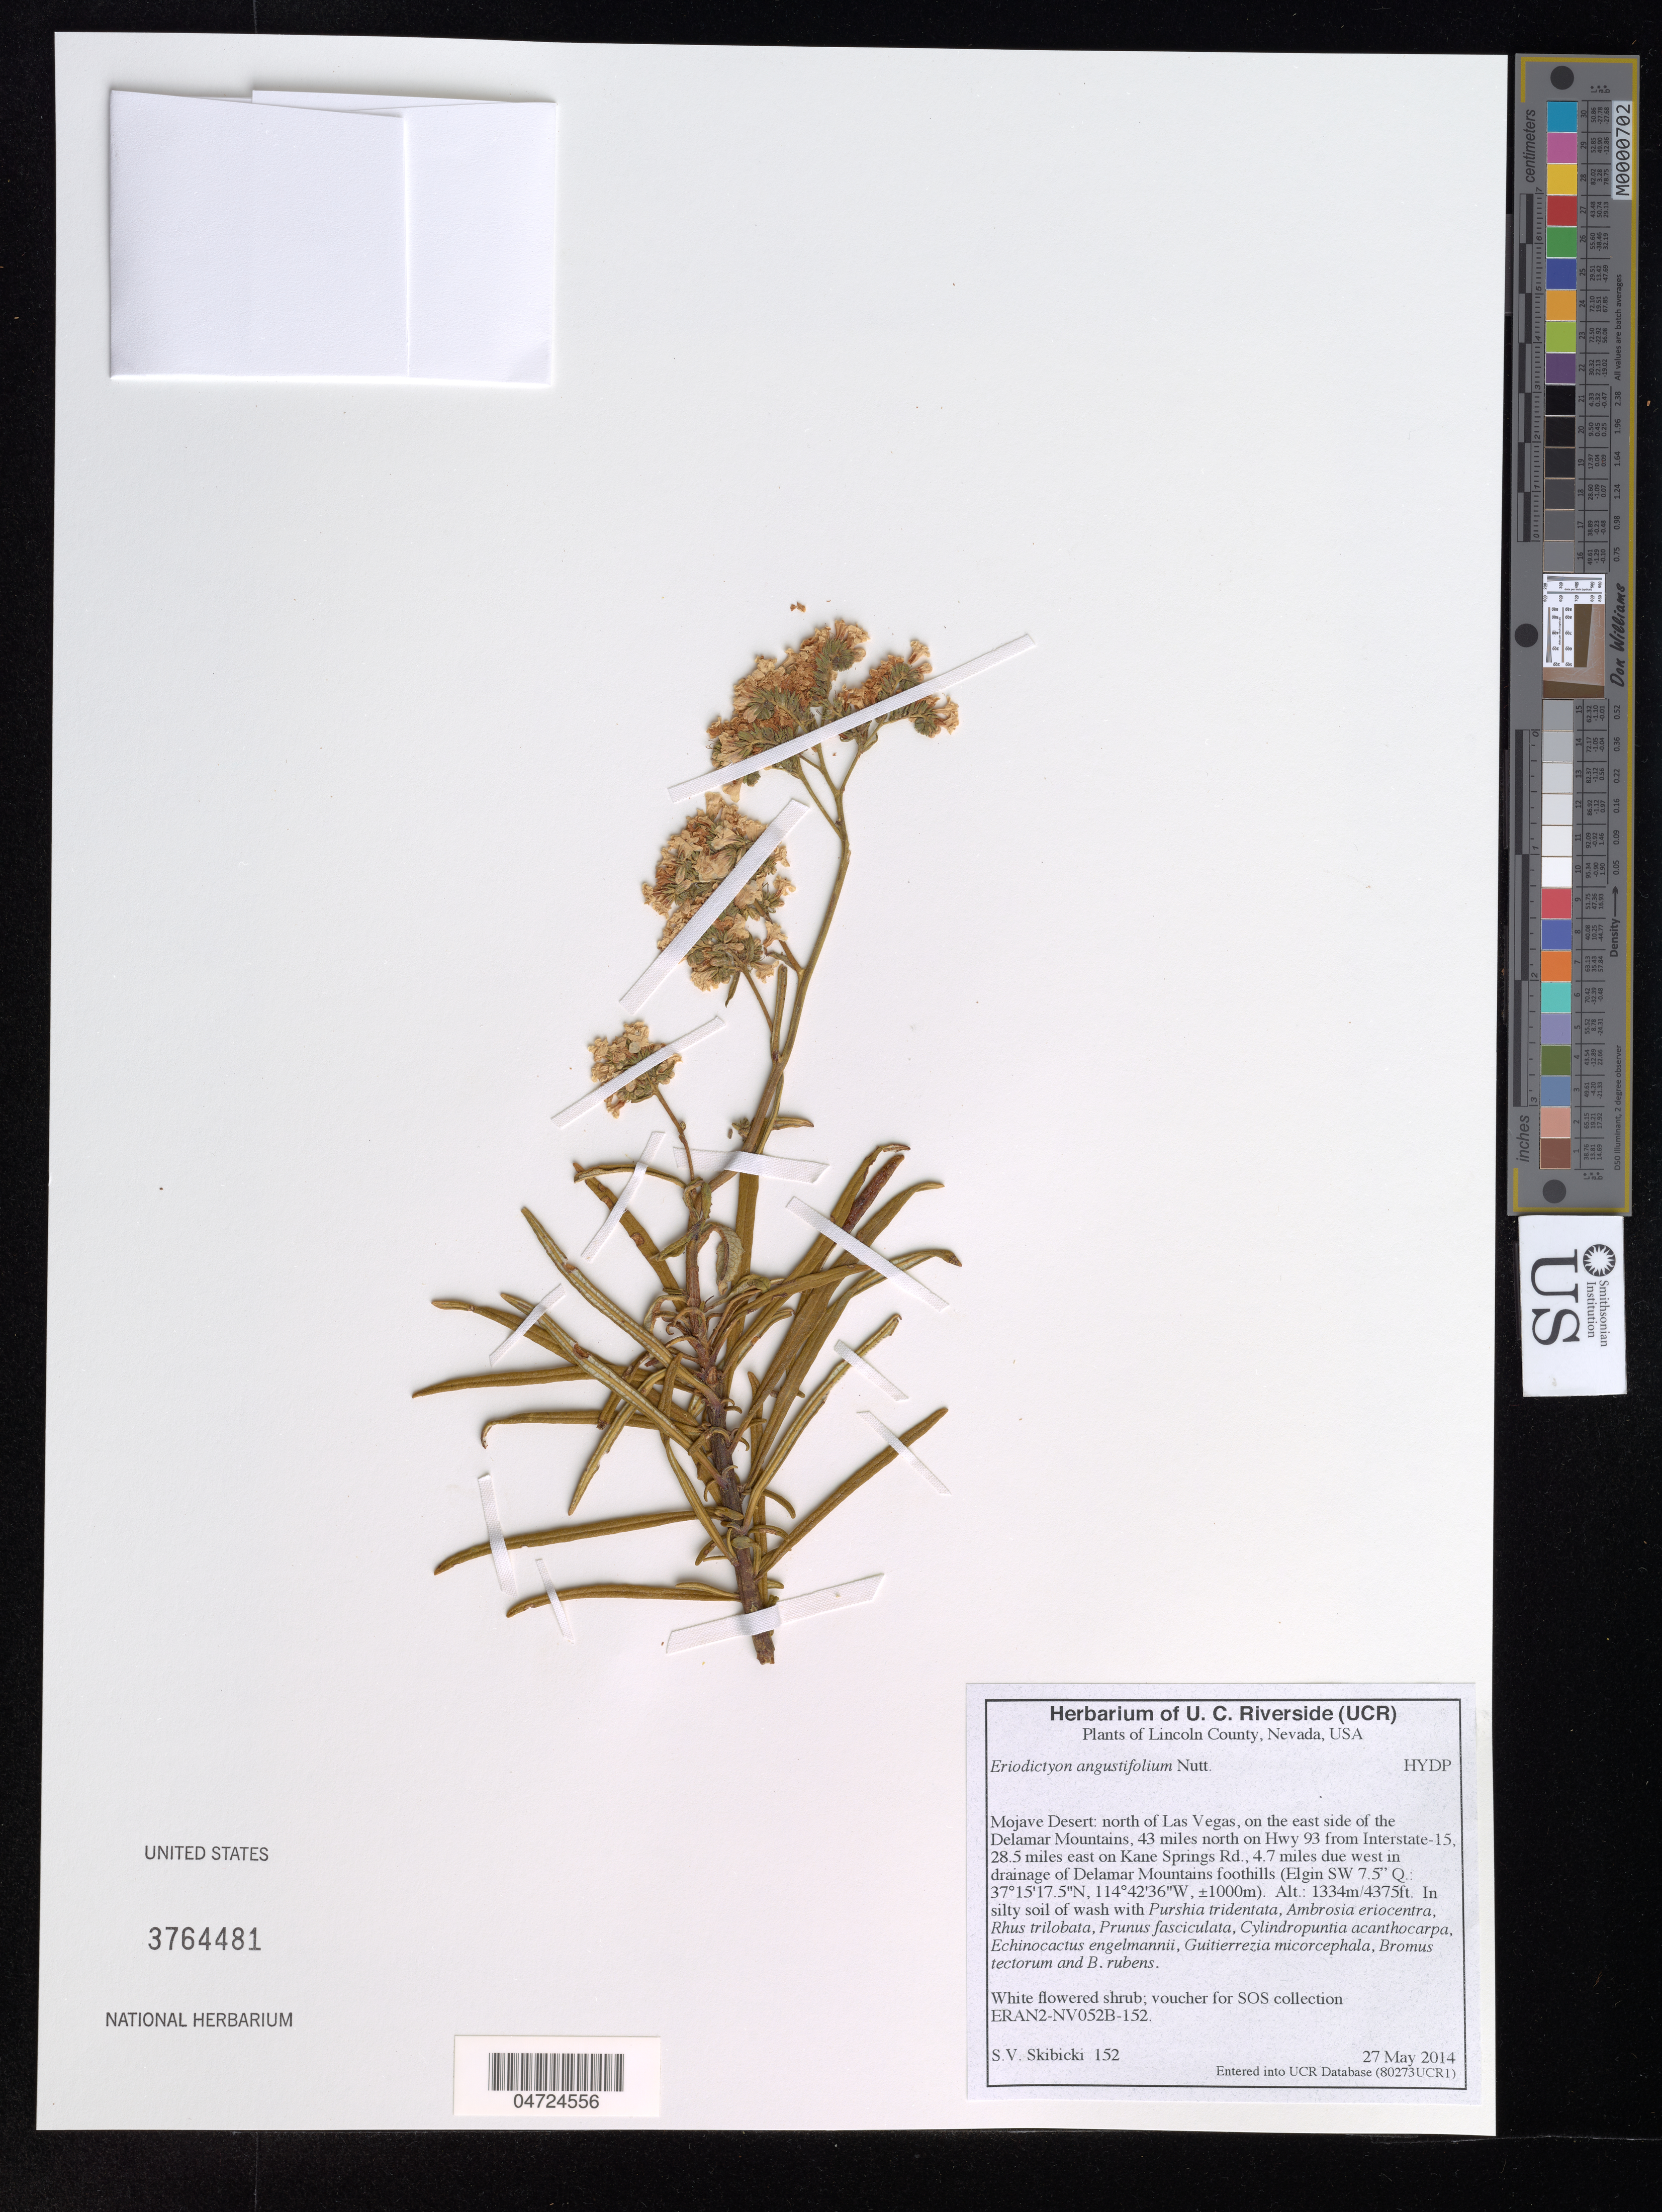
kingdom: Plantae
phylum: Tracheophyta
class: Magnoliopsida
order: Boraginales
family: Namaceae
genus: Eriodictyon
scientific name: Eriodictyon angustifolium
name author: Nutt.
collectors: S. Skibicki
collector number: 152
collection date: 2014-05-27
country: United States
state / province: Nevada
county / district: Lincoln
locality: Lincoln County. Mojave Desert: north of Las Vegas, on the east side of the Delamar Mountains, 43 miles north on Hwy 93 from Interstate-15, 28.5 miles east on Kane Springs Rd., 4.7 miles due west in drainage of Delamar Mountains foothills (Elgin SW 7.5" Q.).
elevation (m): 1334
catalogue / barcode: US 3764481